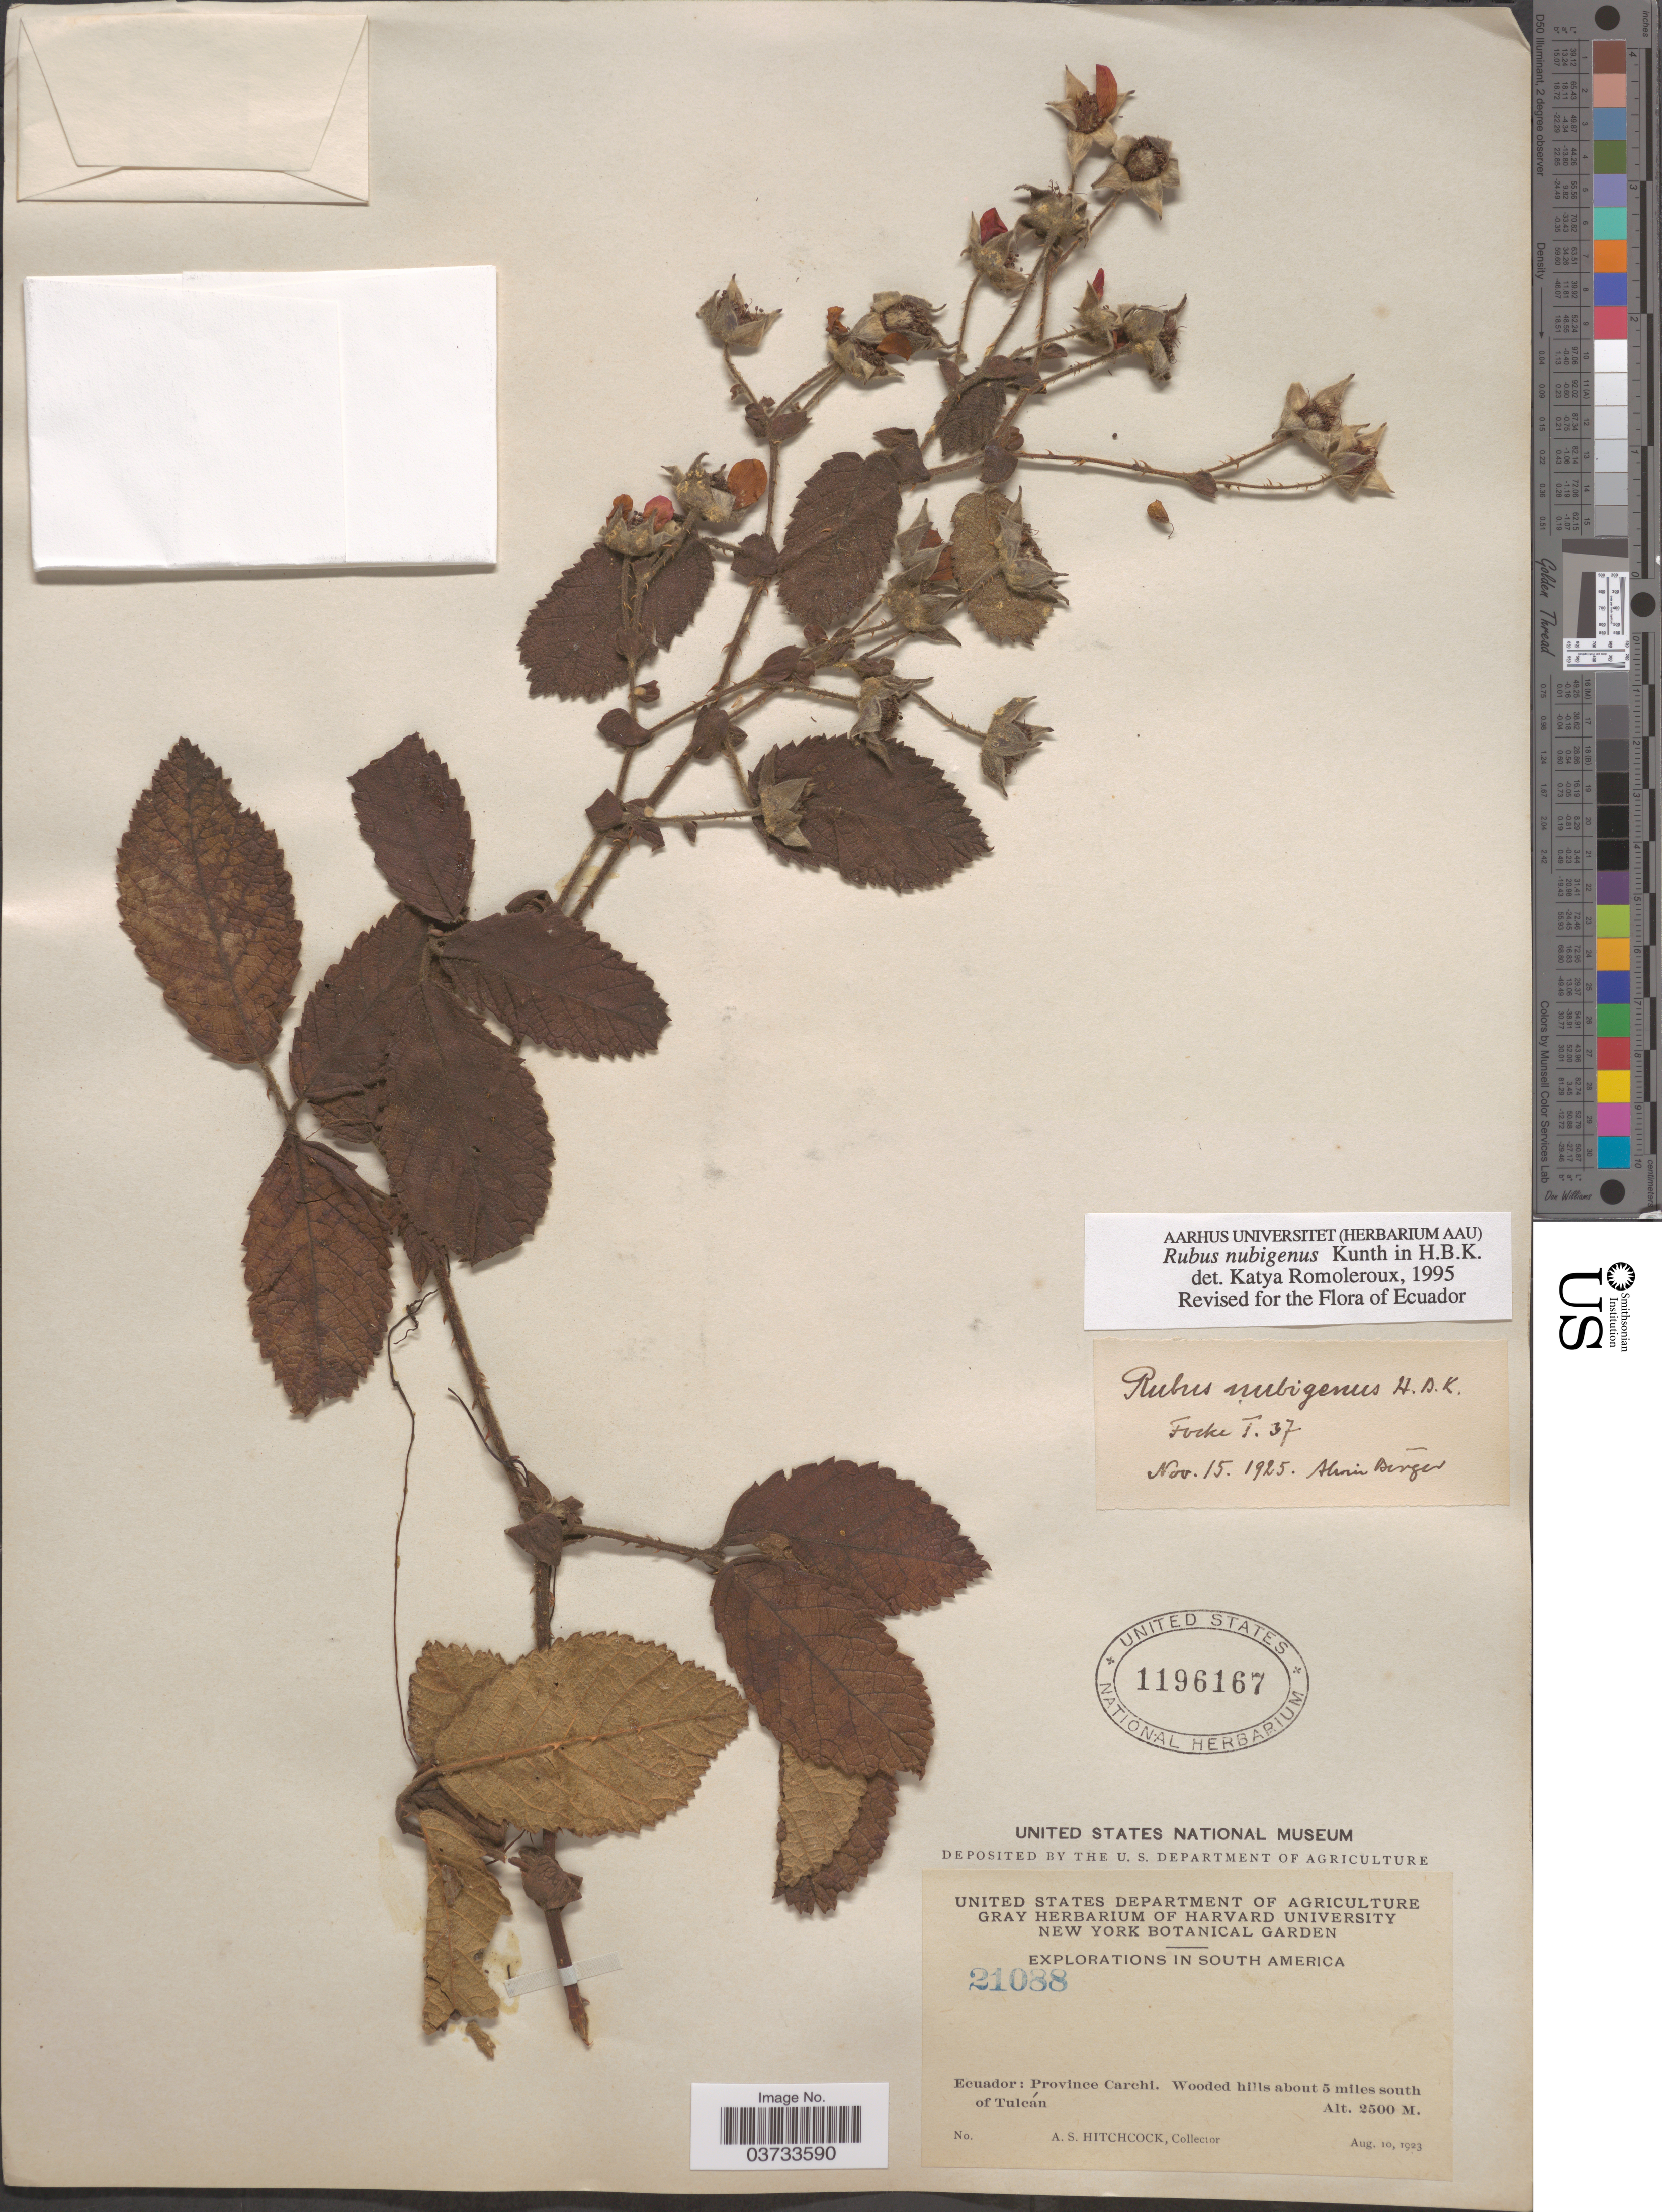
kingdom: Plantae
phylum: Tracheophyta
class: Magnoliopsida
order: Rosales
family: Rosaceae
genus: Rubus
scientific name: Rubus nubigenus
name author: Kunth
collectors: A. S. Hitchcock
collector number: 21088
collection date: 1923-08-10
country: Ecuador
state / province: Carchi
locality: Wooded hills about 5 miles south of Tulcán.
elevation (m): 2500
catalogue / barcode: US 1196167